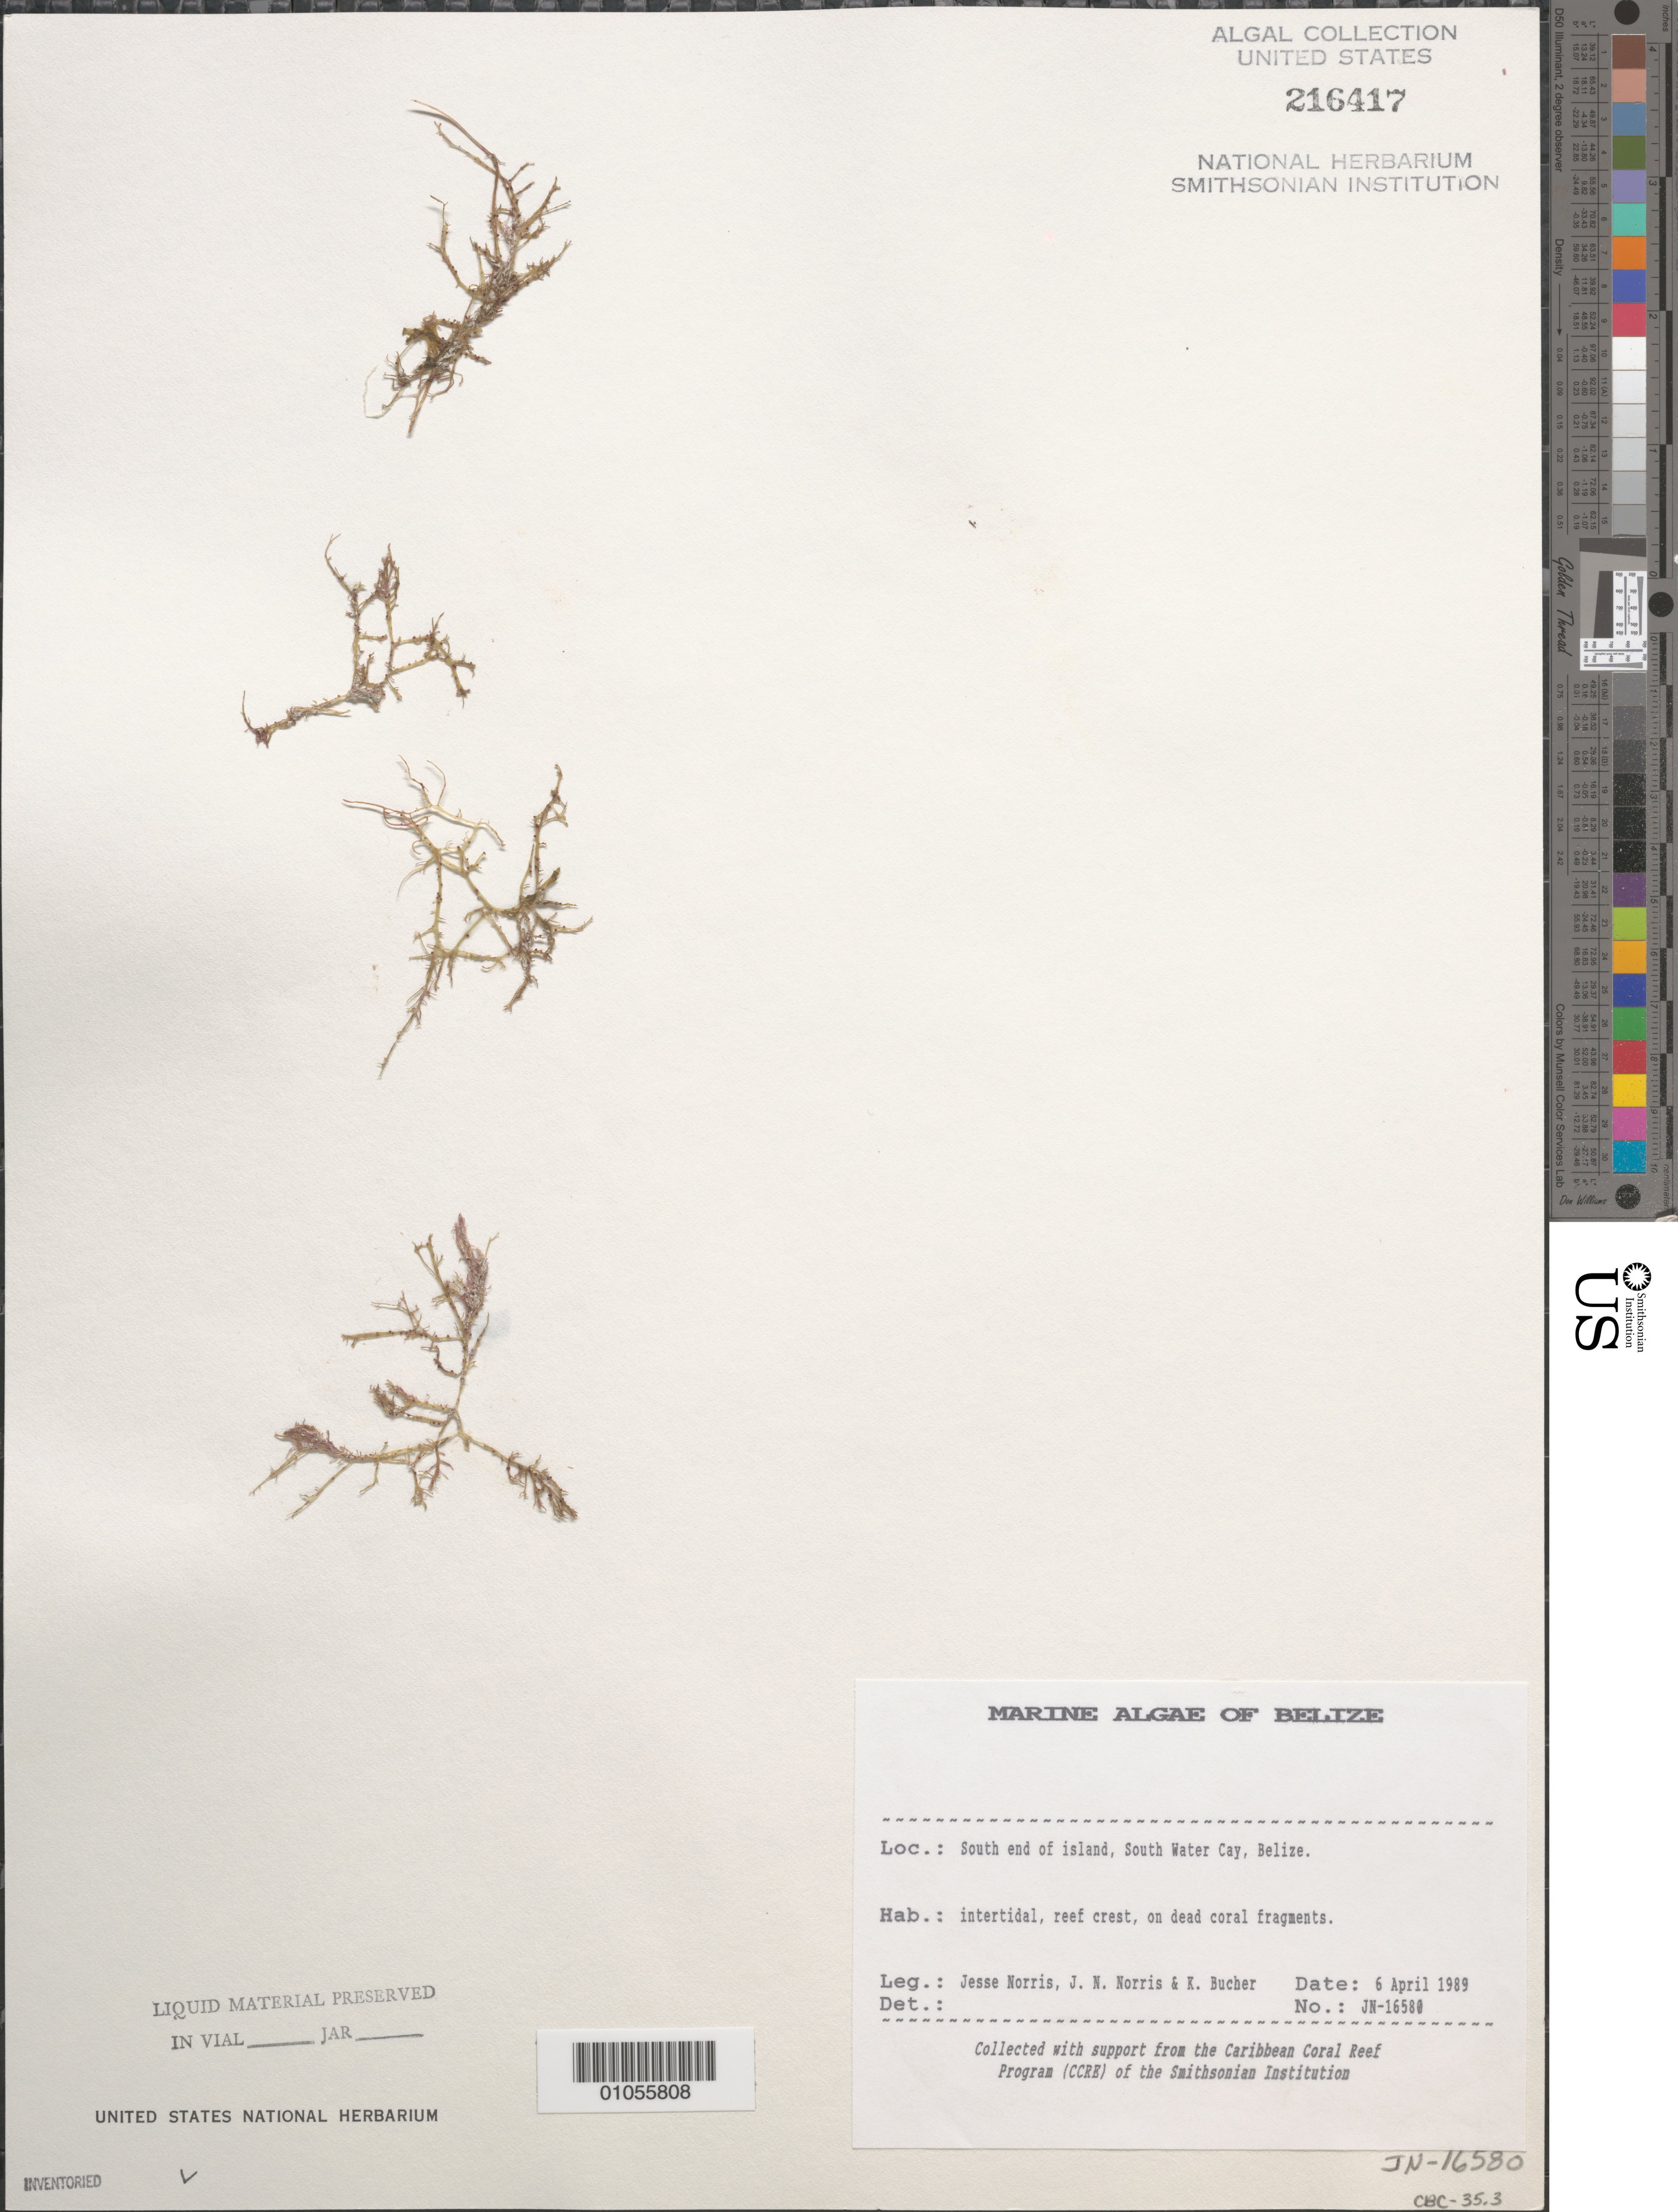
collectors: J. N. Norris, K. E. Bucher & J. A. Norris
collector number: JN-16580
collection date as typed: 06 Apr 1989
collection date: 1989-04-06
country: Belize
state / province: Stann Creek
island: South Water Cay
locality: South end of island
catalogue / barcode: US 216417